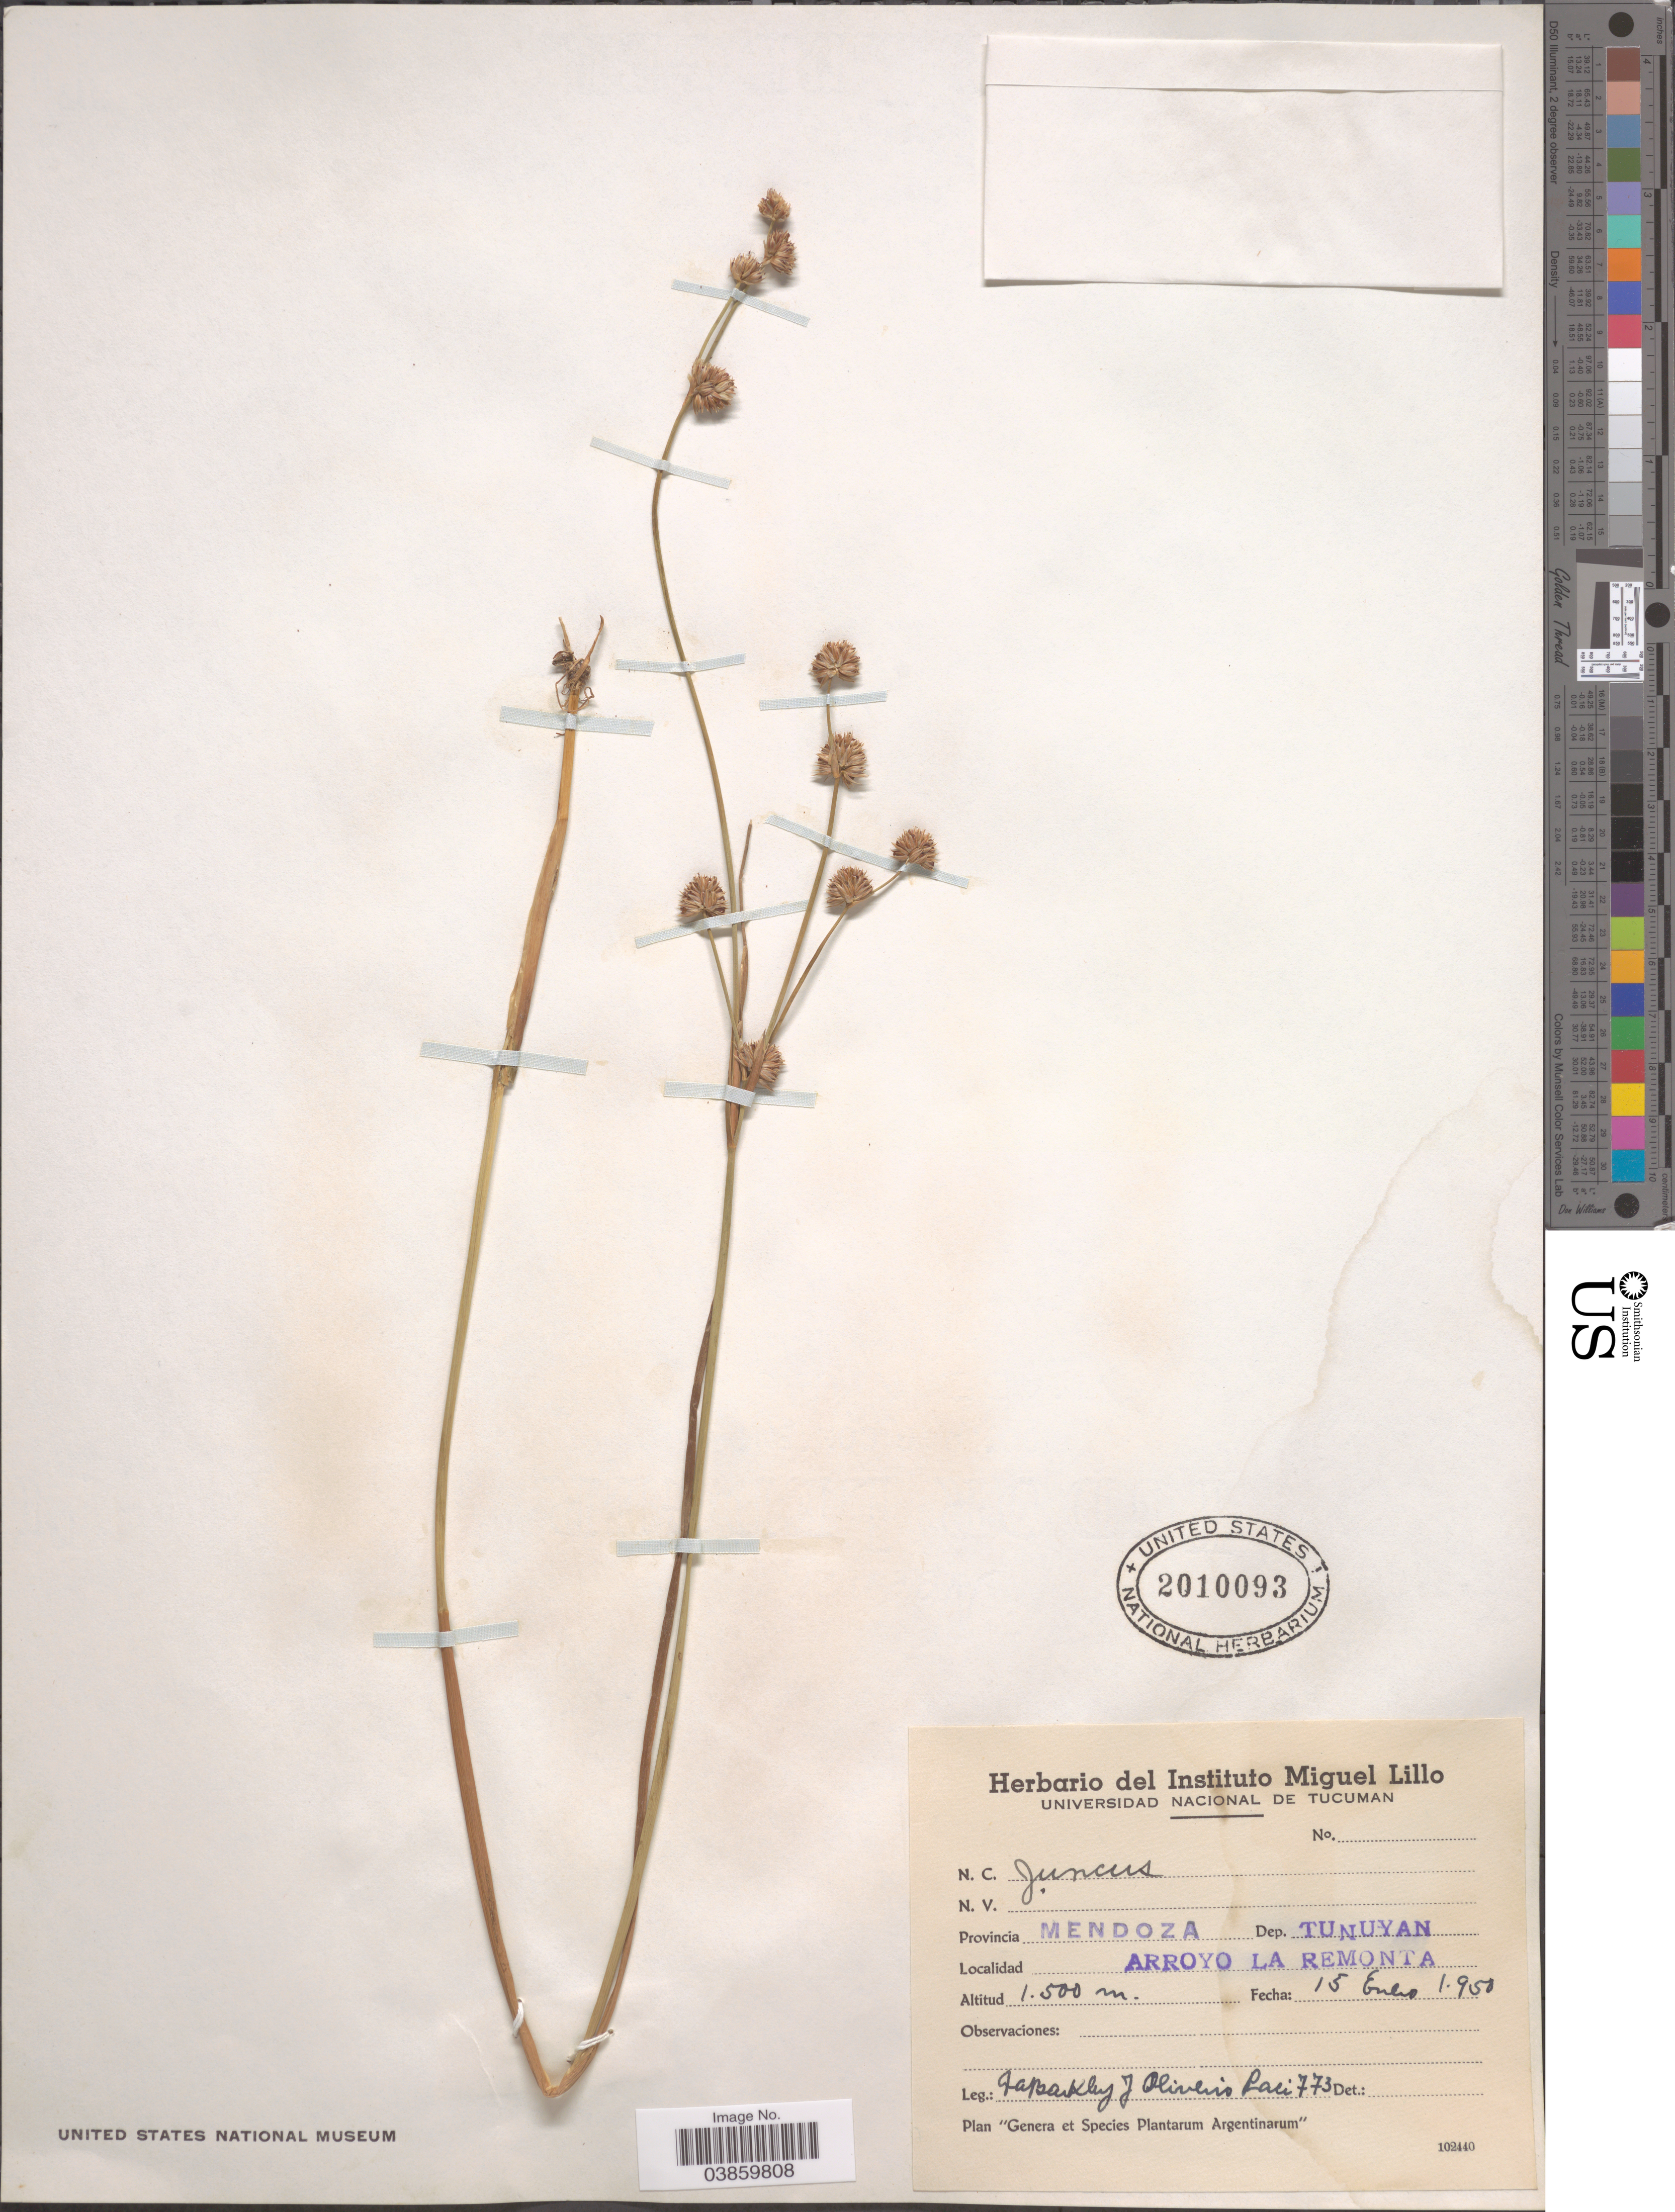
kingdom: Plantae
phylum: Tracheophyta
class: Liliopsida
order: Poales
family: Juncaceae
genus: Juncus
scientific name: Juncus sp.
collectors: F. A. Barkley & O. Paci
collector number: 773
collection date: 1950-01-15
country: Argentina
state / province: Mendoza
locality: Dep. Tunuyan. Arroyo La Remonta.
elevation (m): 1500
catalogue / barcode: US 2010093